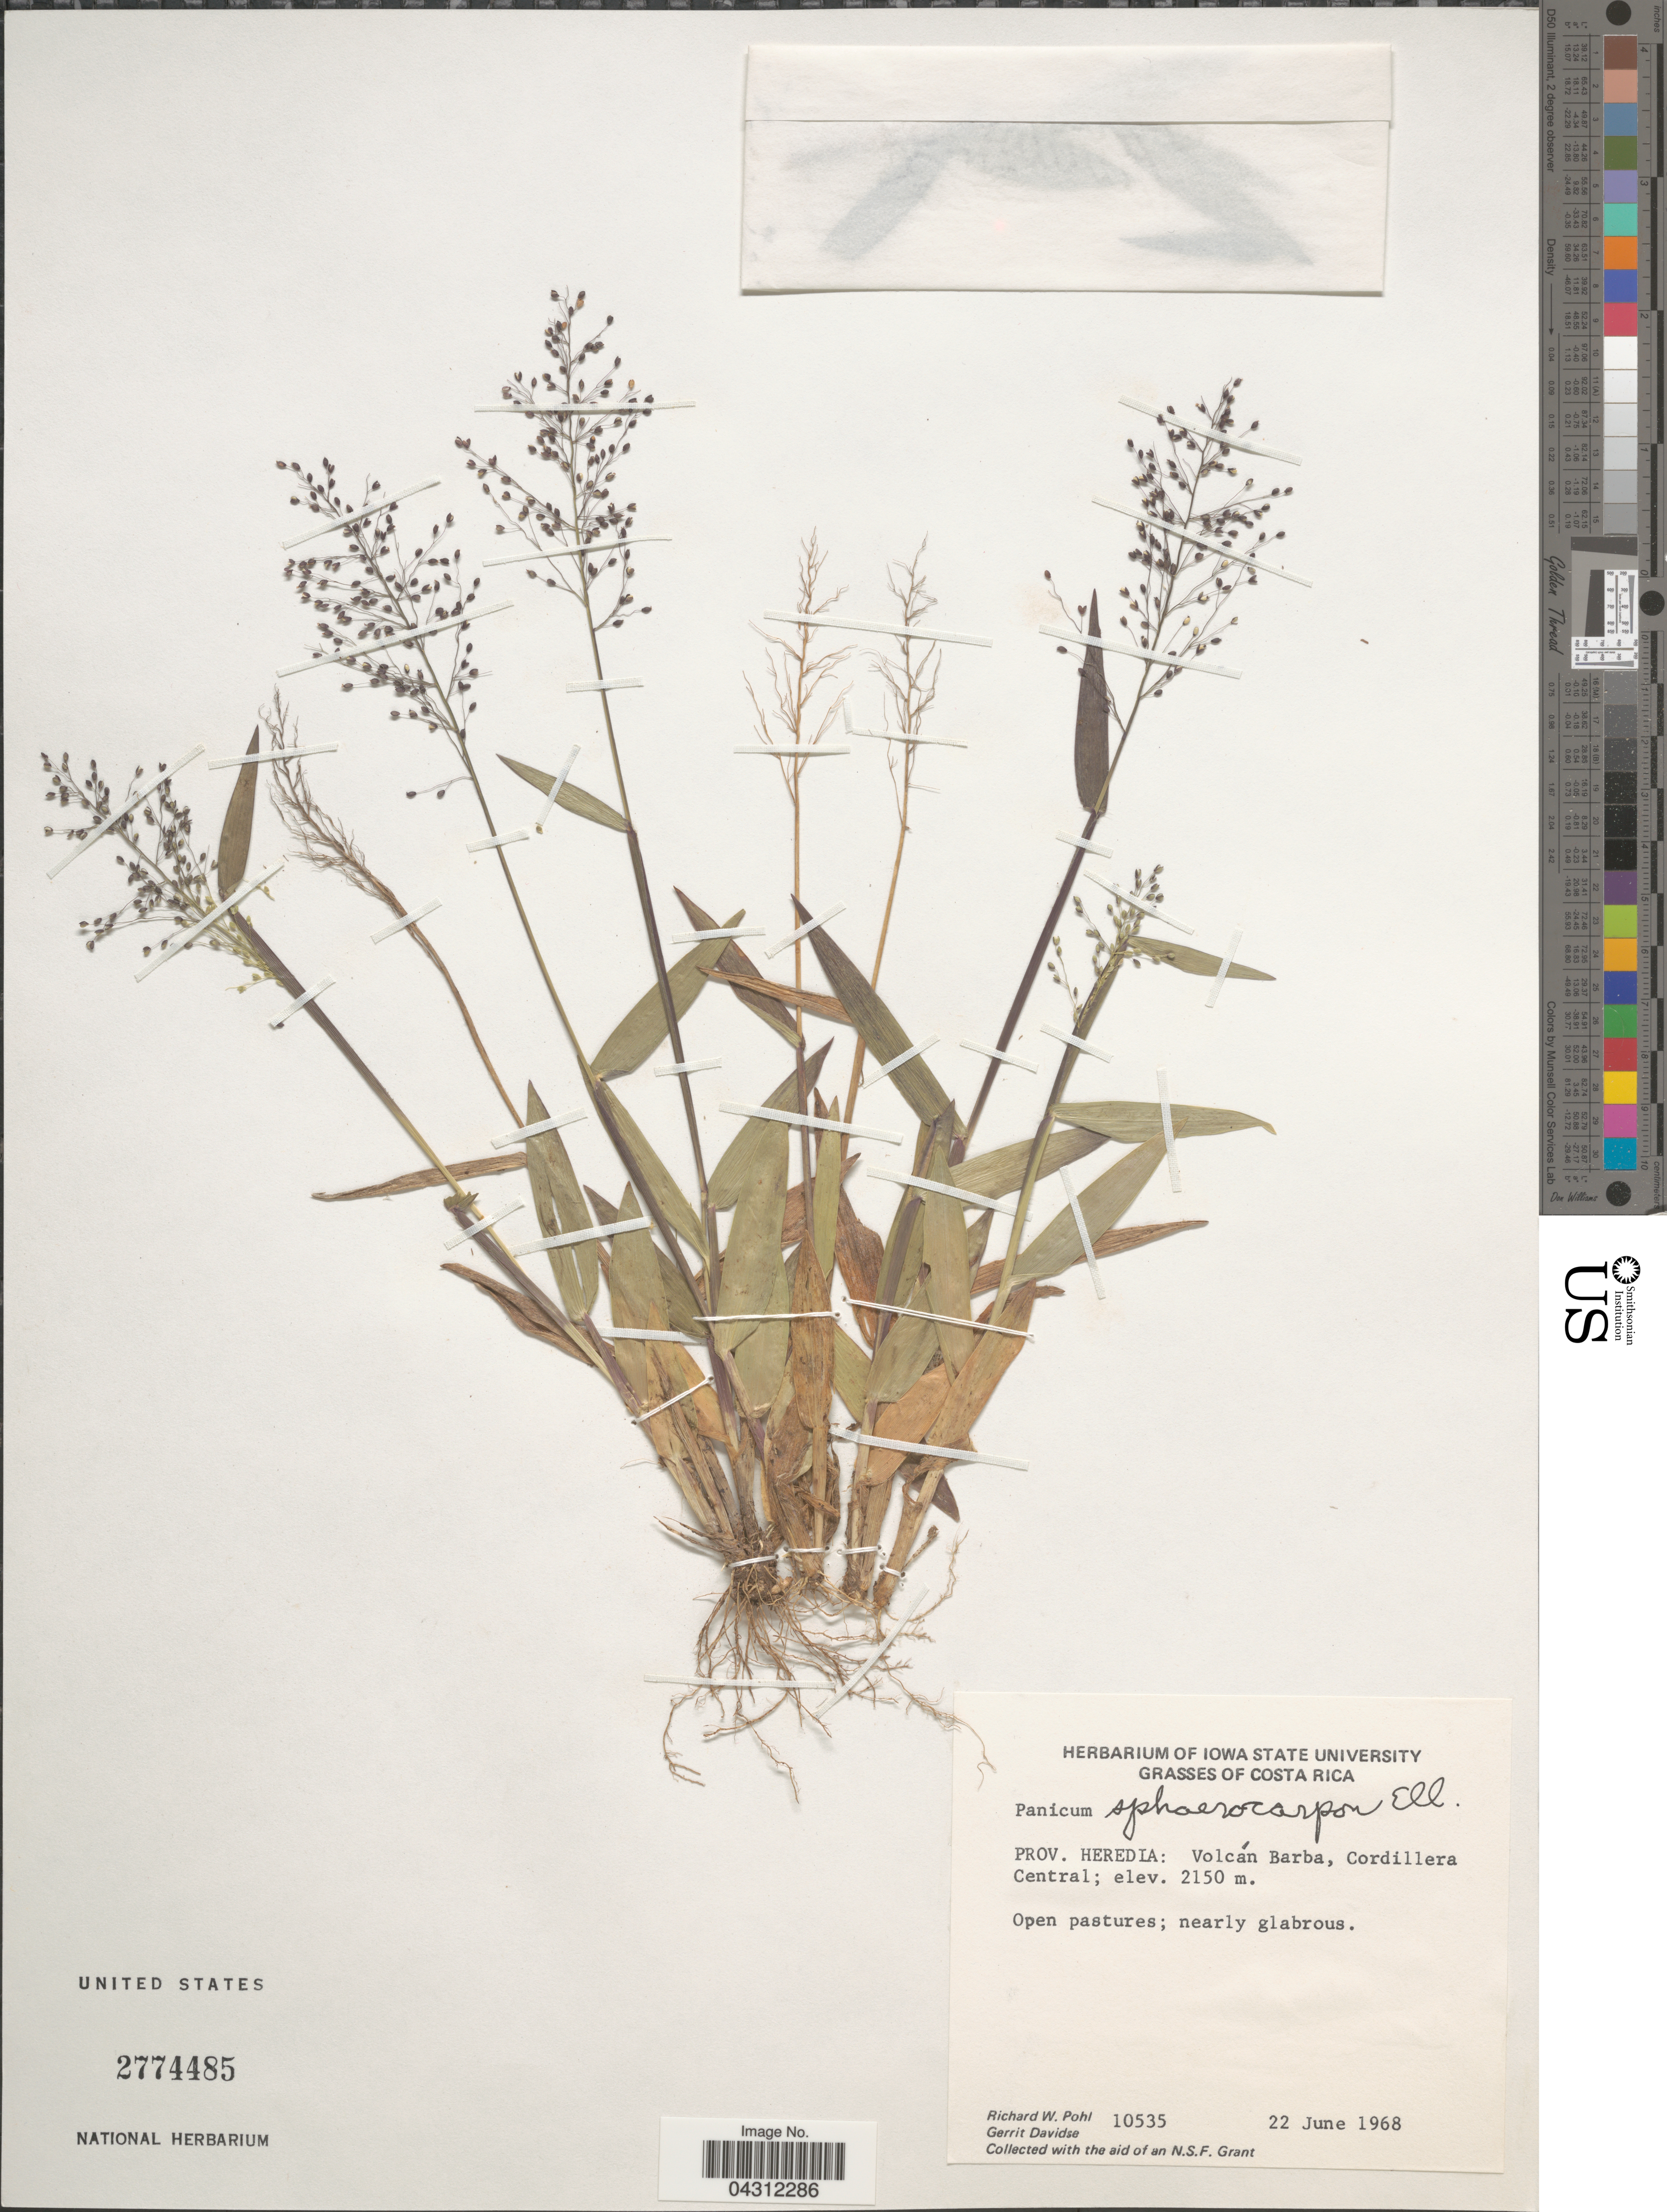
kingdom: Plantae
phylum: Tracheophyta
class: Liliopsida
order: Poales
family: Poaceae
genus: Dichanthelium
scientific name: Dichanthelium sphaerocarpon var. sphaerocarpon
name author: (Elliott) Gould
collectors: R. W. Pohl & G. Davidse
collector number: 10535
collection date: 1968-06-22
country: Costa Rica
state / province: Heredia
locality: Volcán Barba, Cordillera Central.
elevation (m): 2150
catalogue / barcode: US 2774485